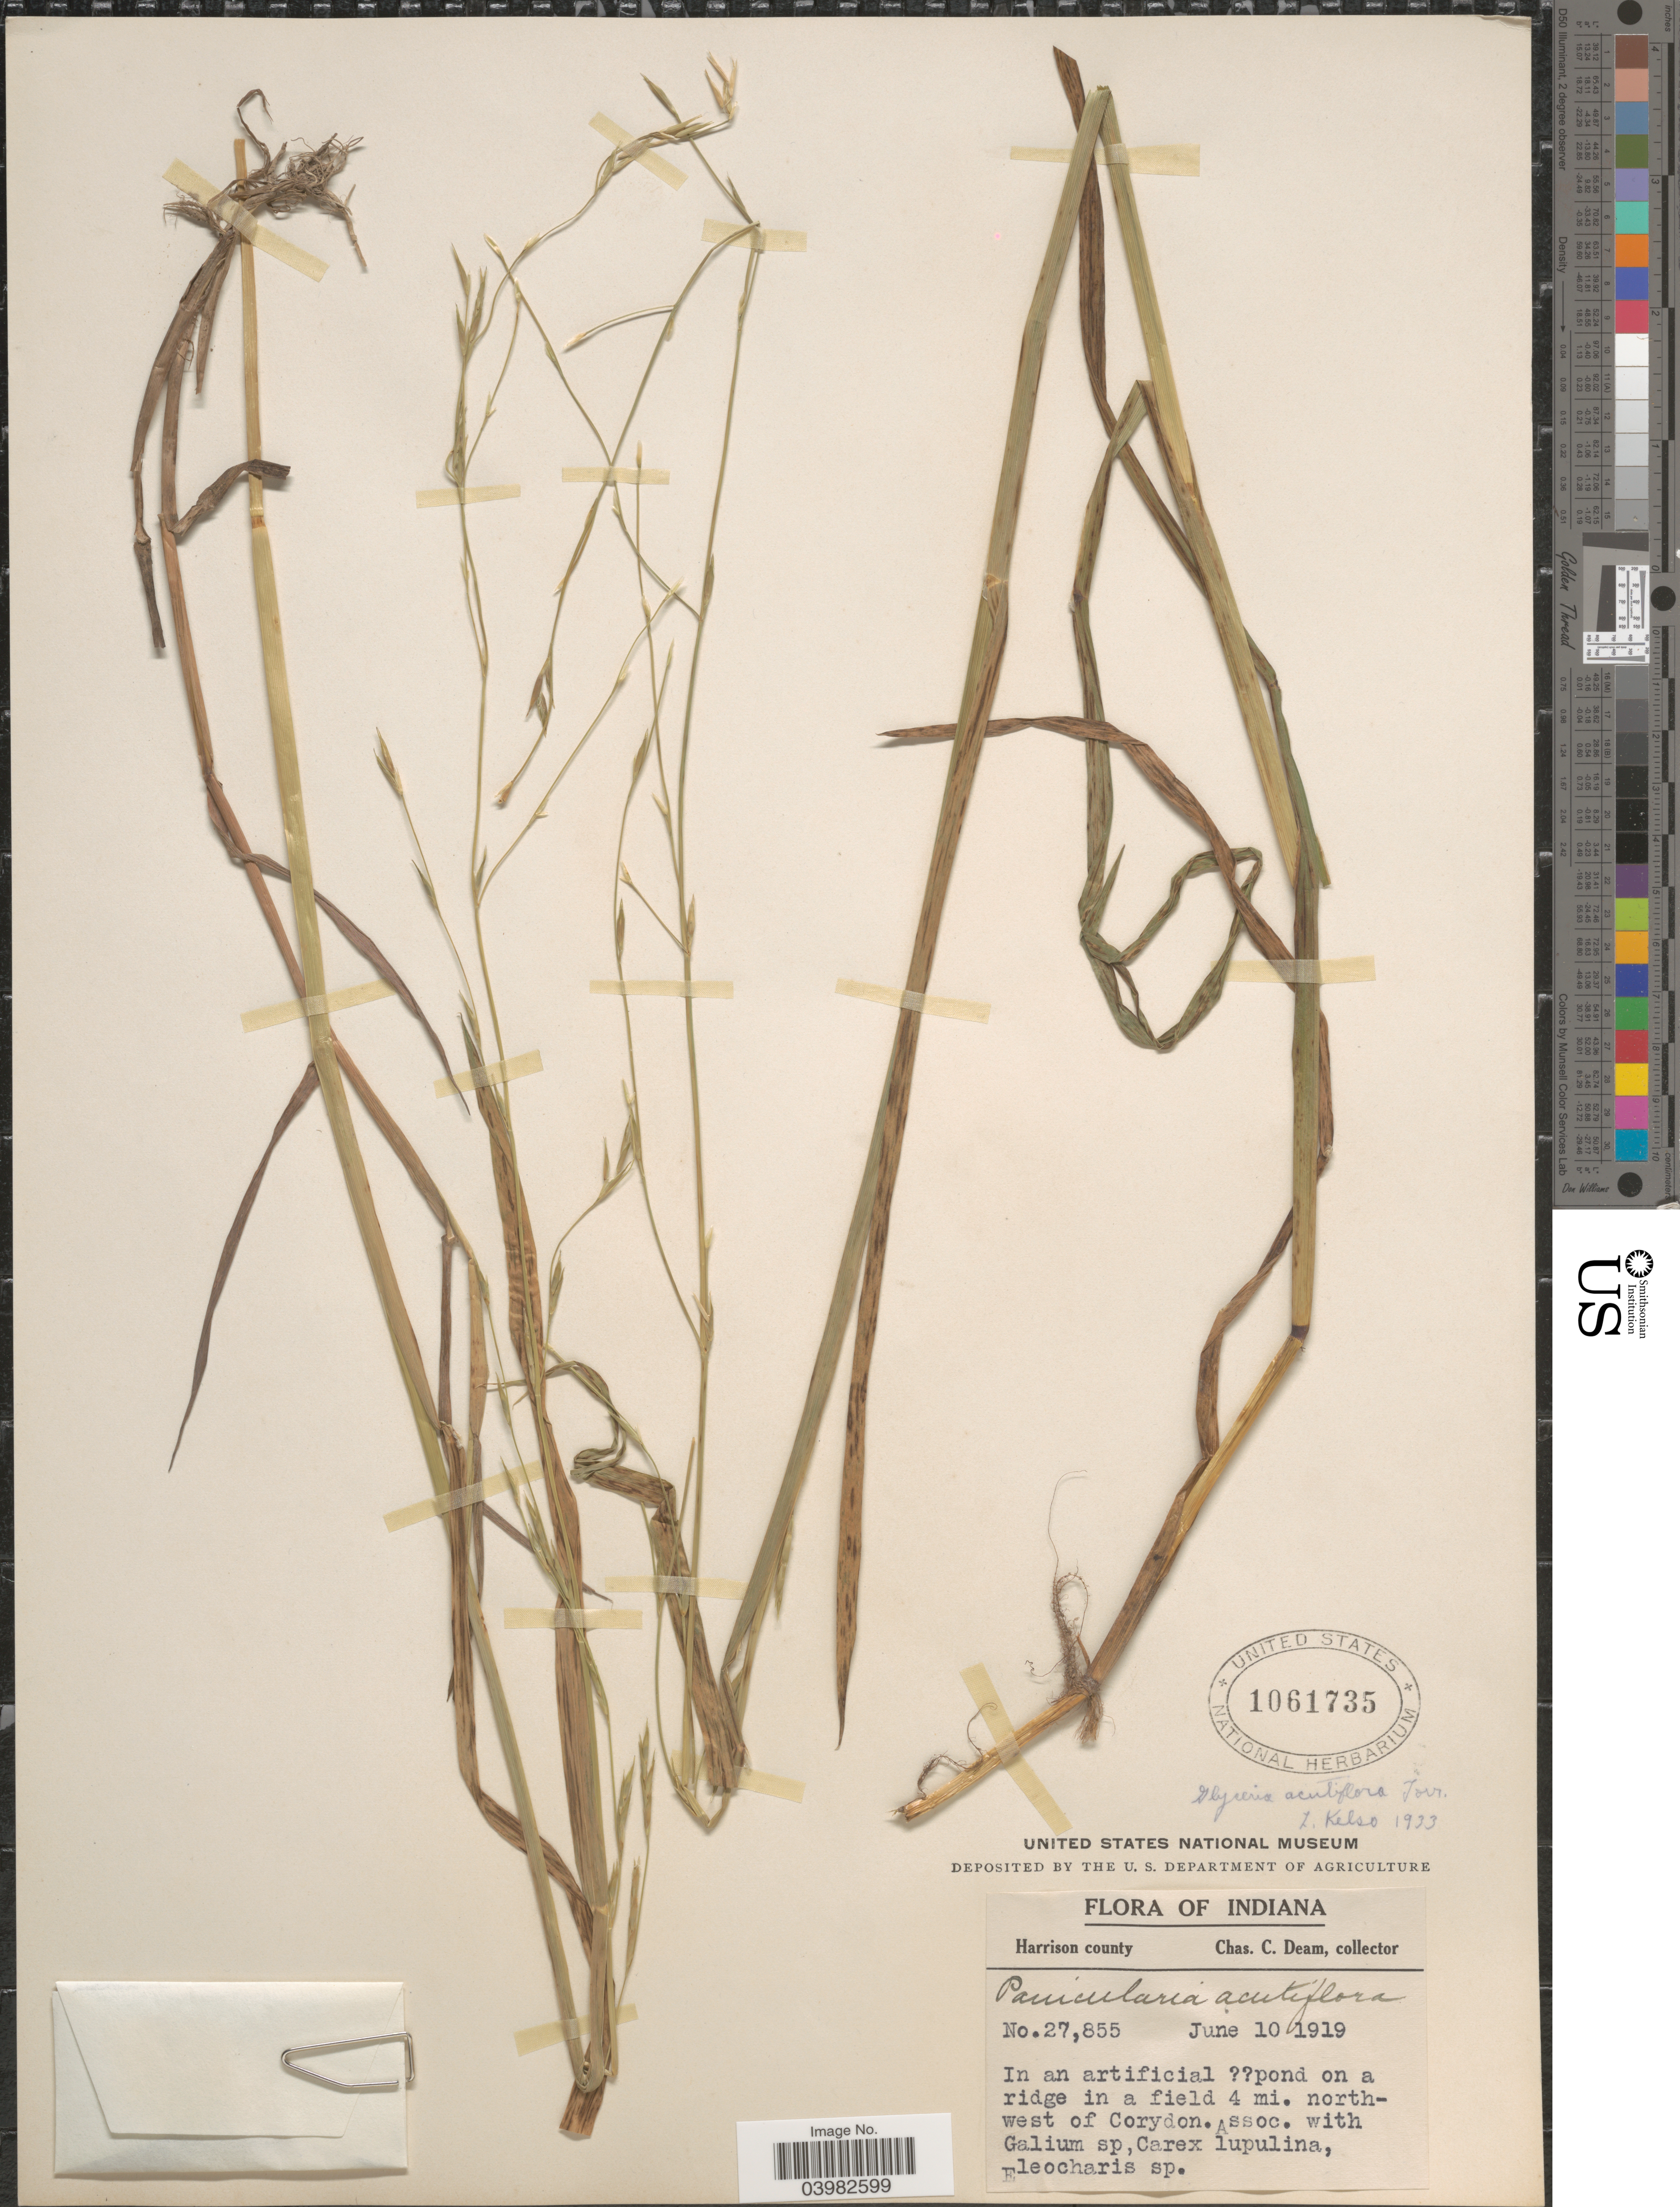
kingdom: Plantae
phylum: Tracheophyta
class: Liliopsida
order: Poales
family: Poaceae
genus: Glyceria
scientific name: Glyceria acutiflora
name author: Torr.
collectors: C. C. Deam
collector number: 27855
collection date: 1919-06-10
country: United States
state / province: Indiana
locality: Harrison County. In an artificial pond on a ridge in a field 4 mi. northwest of Corydon.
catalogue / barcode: US 1061735